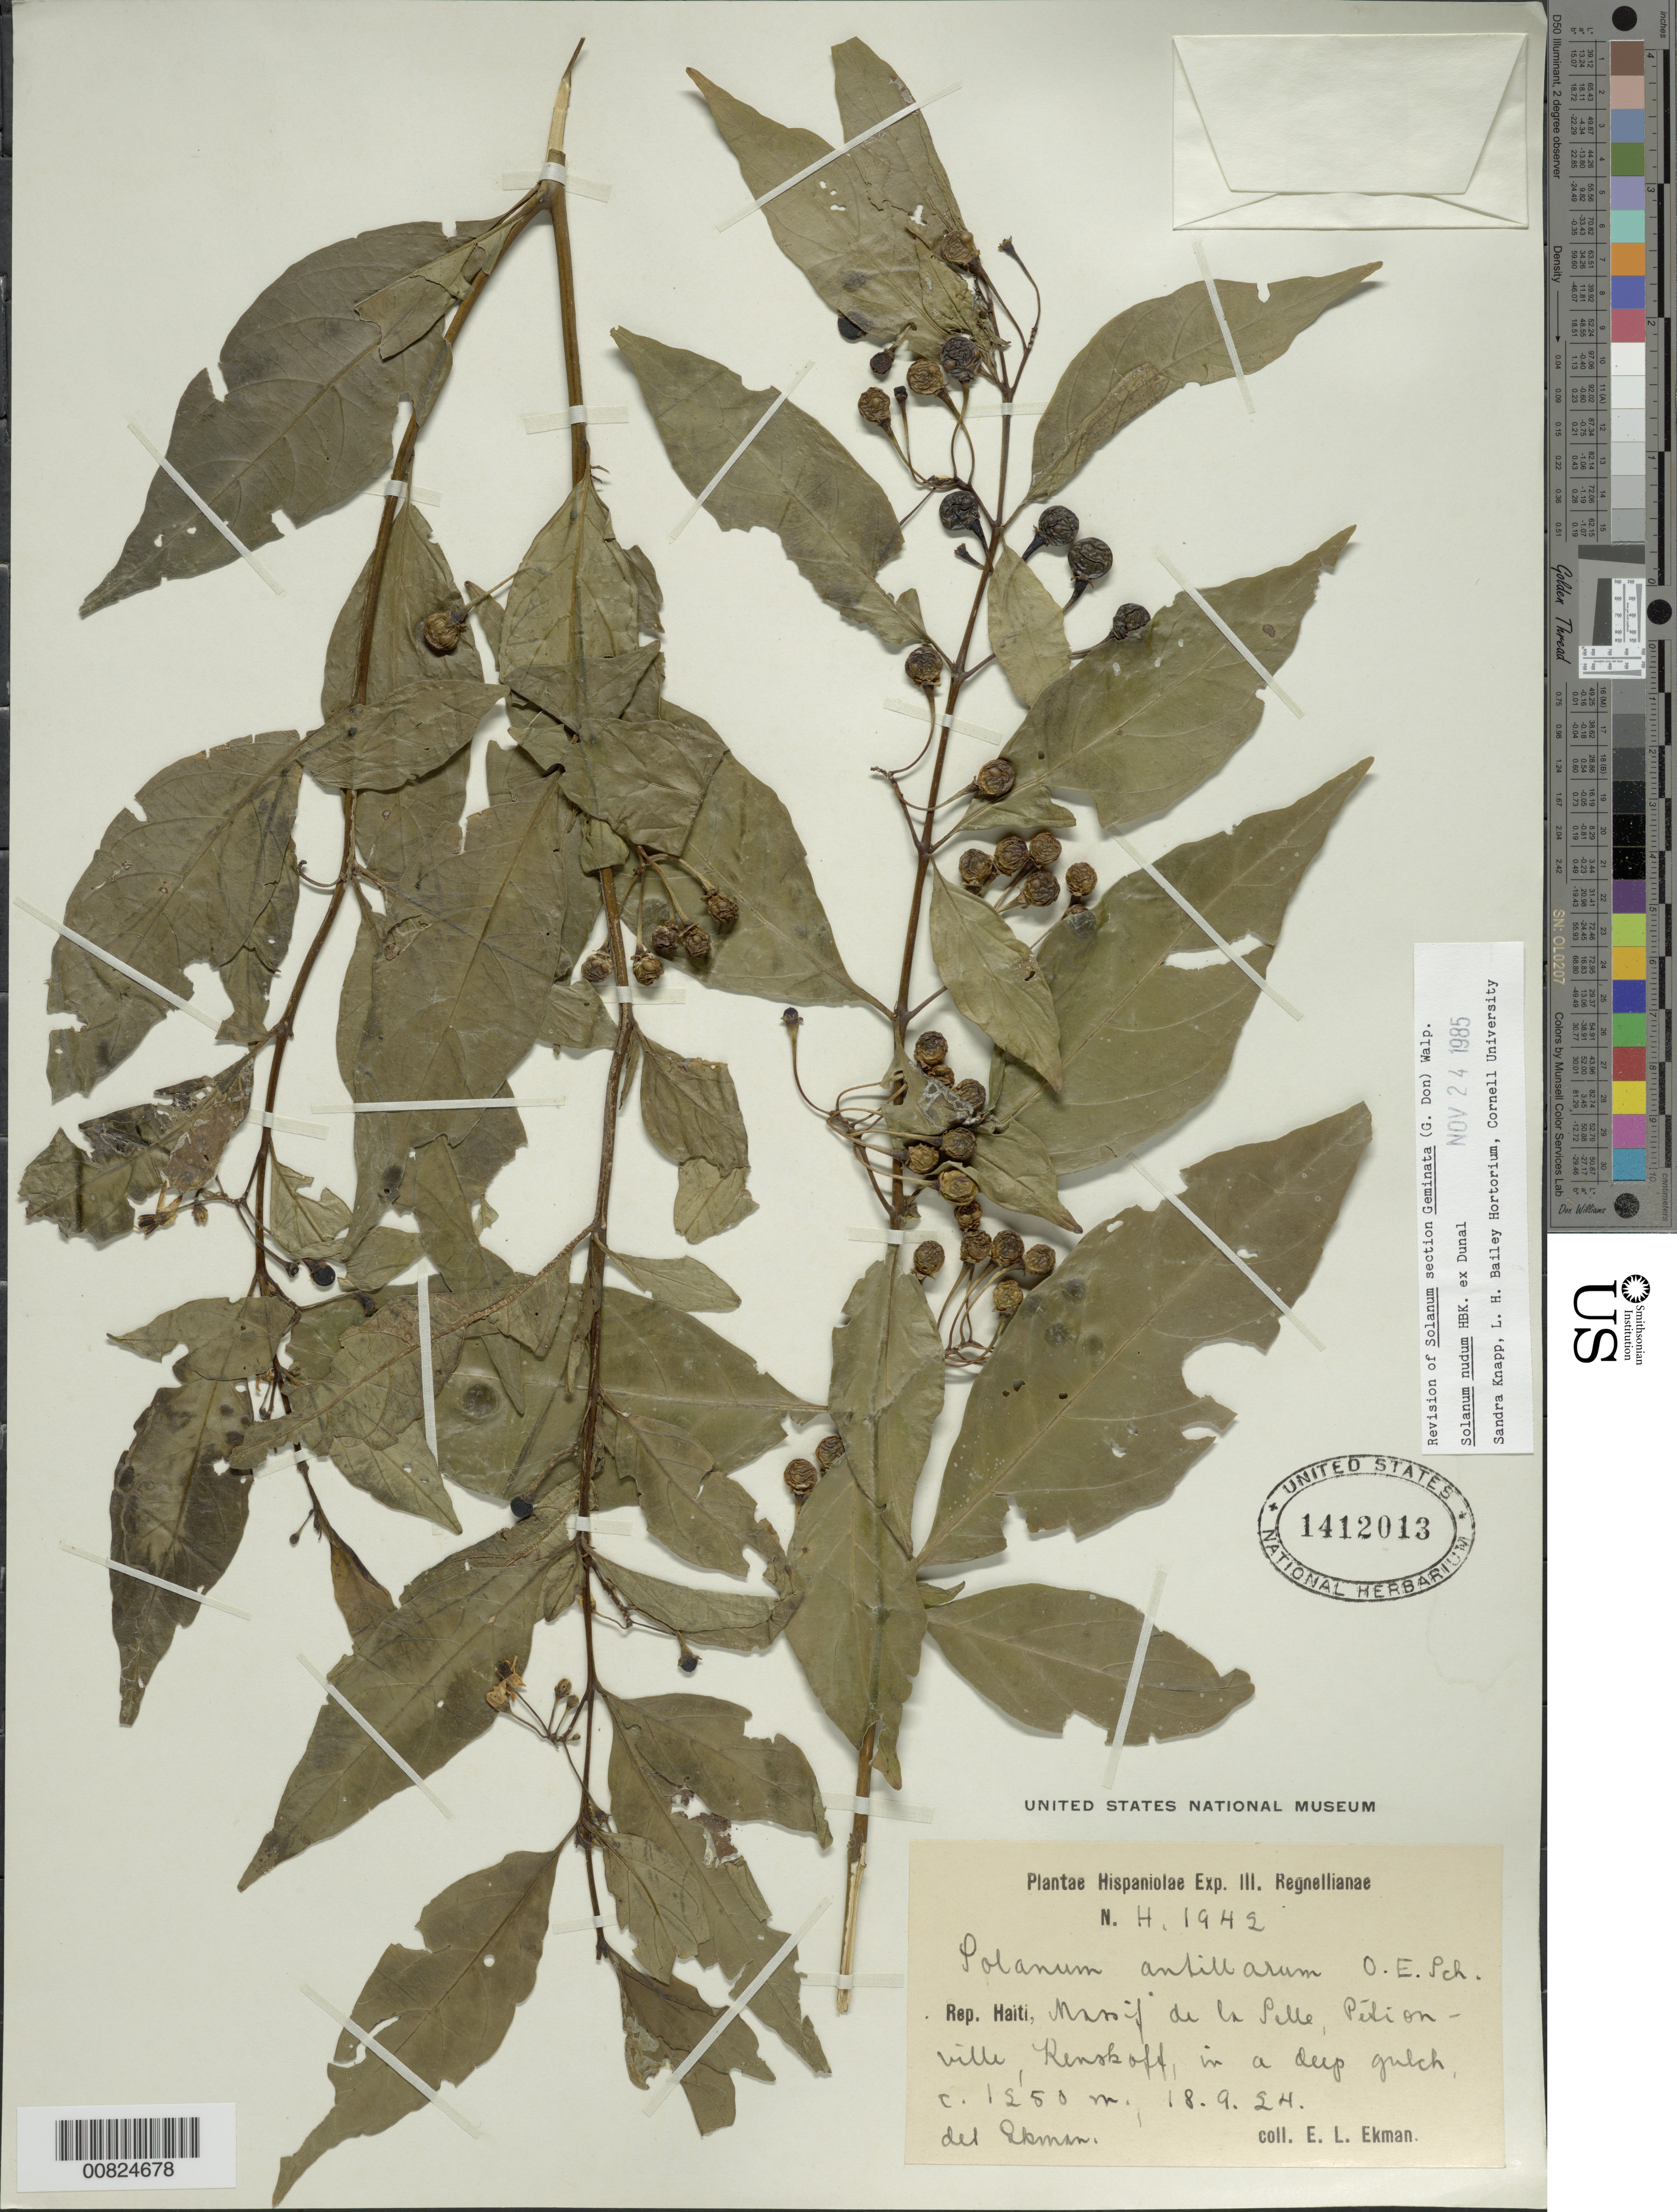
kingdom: Plantae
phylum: Tracheophyta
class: Magnoliopsida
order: Solanales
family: Solanaceae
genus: Solanum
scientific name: Solanum nudum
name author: Dunal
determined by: Knapp, S. D.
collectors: E. L. Ekman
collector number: H 1942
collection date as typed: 18 Sep 1924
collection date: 1924-09-18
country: Haiti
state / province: Ouest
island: Hispaniola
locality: Massif de la Selle, Pétionville, Renskoff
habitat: In a deep gulch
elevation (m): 1250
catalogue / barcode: US 1412013